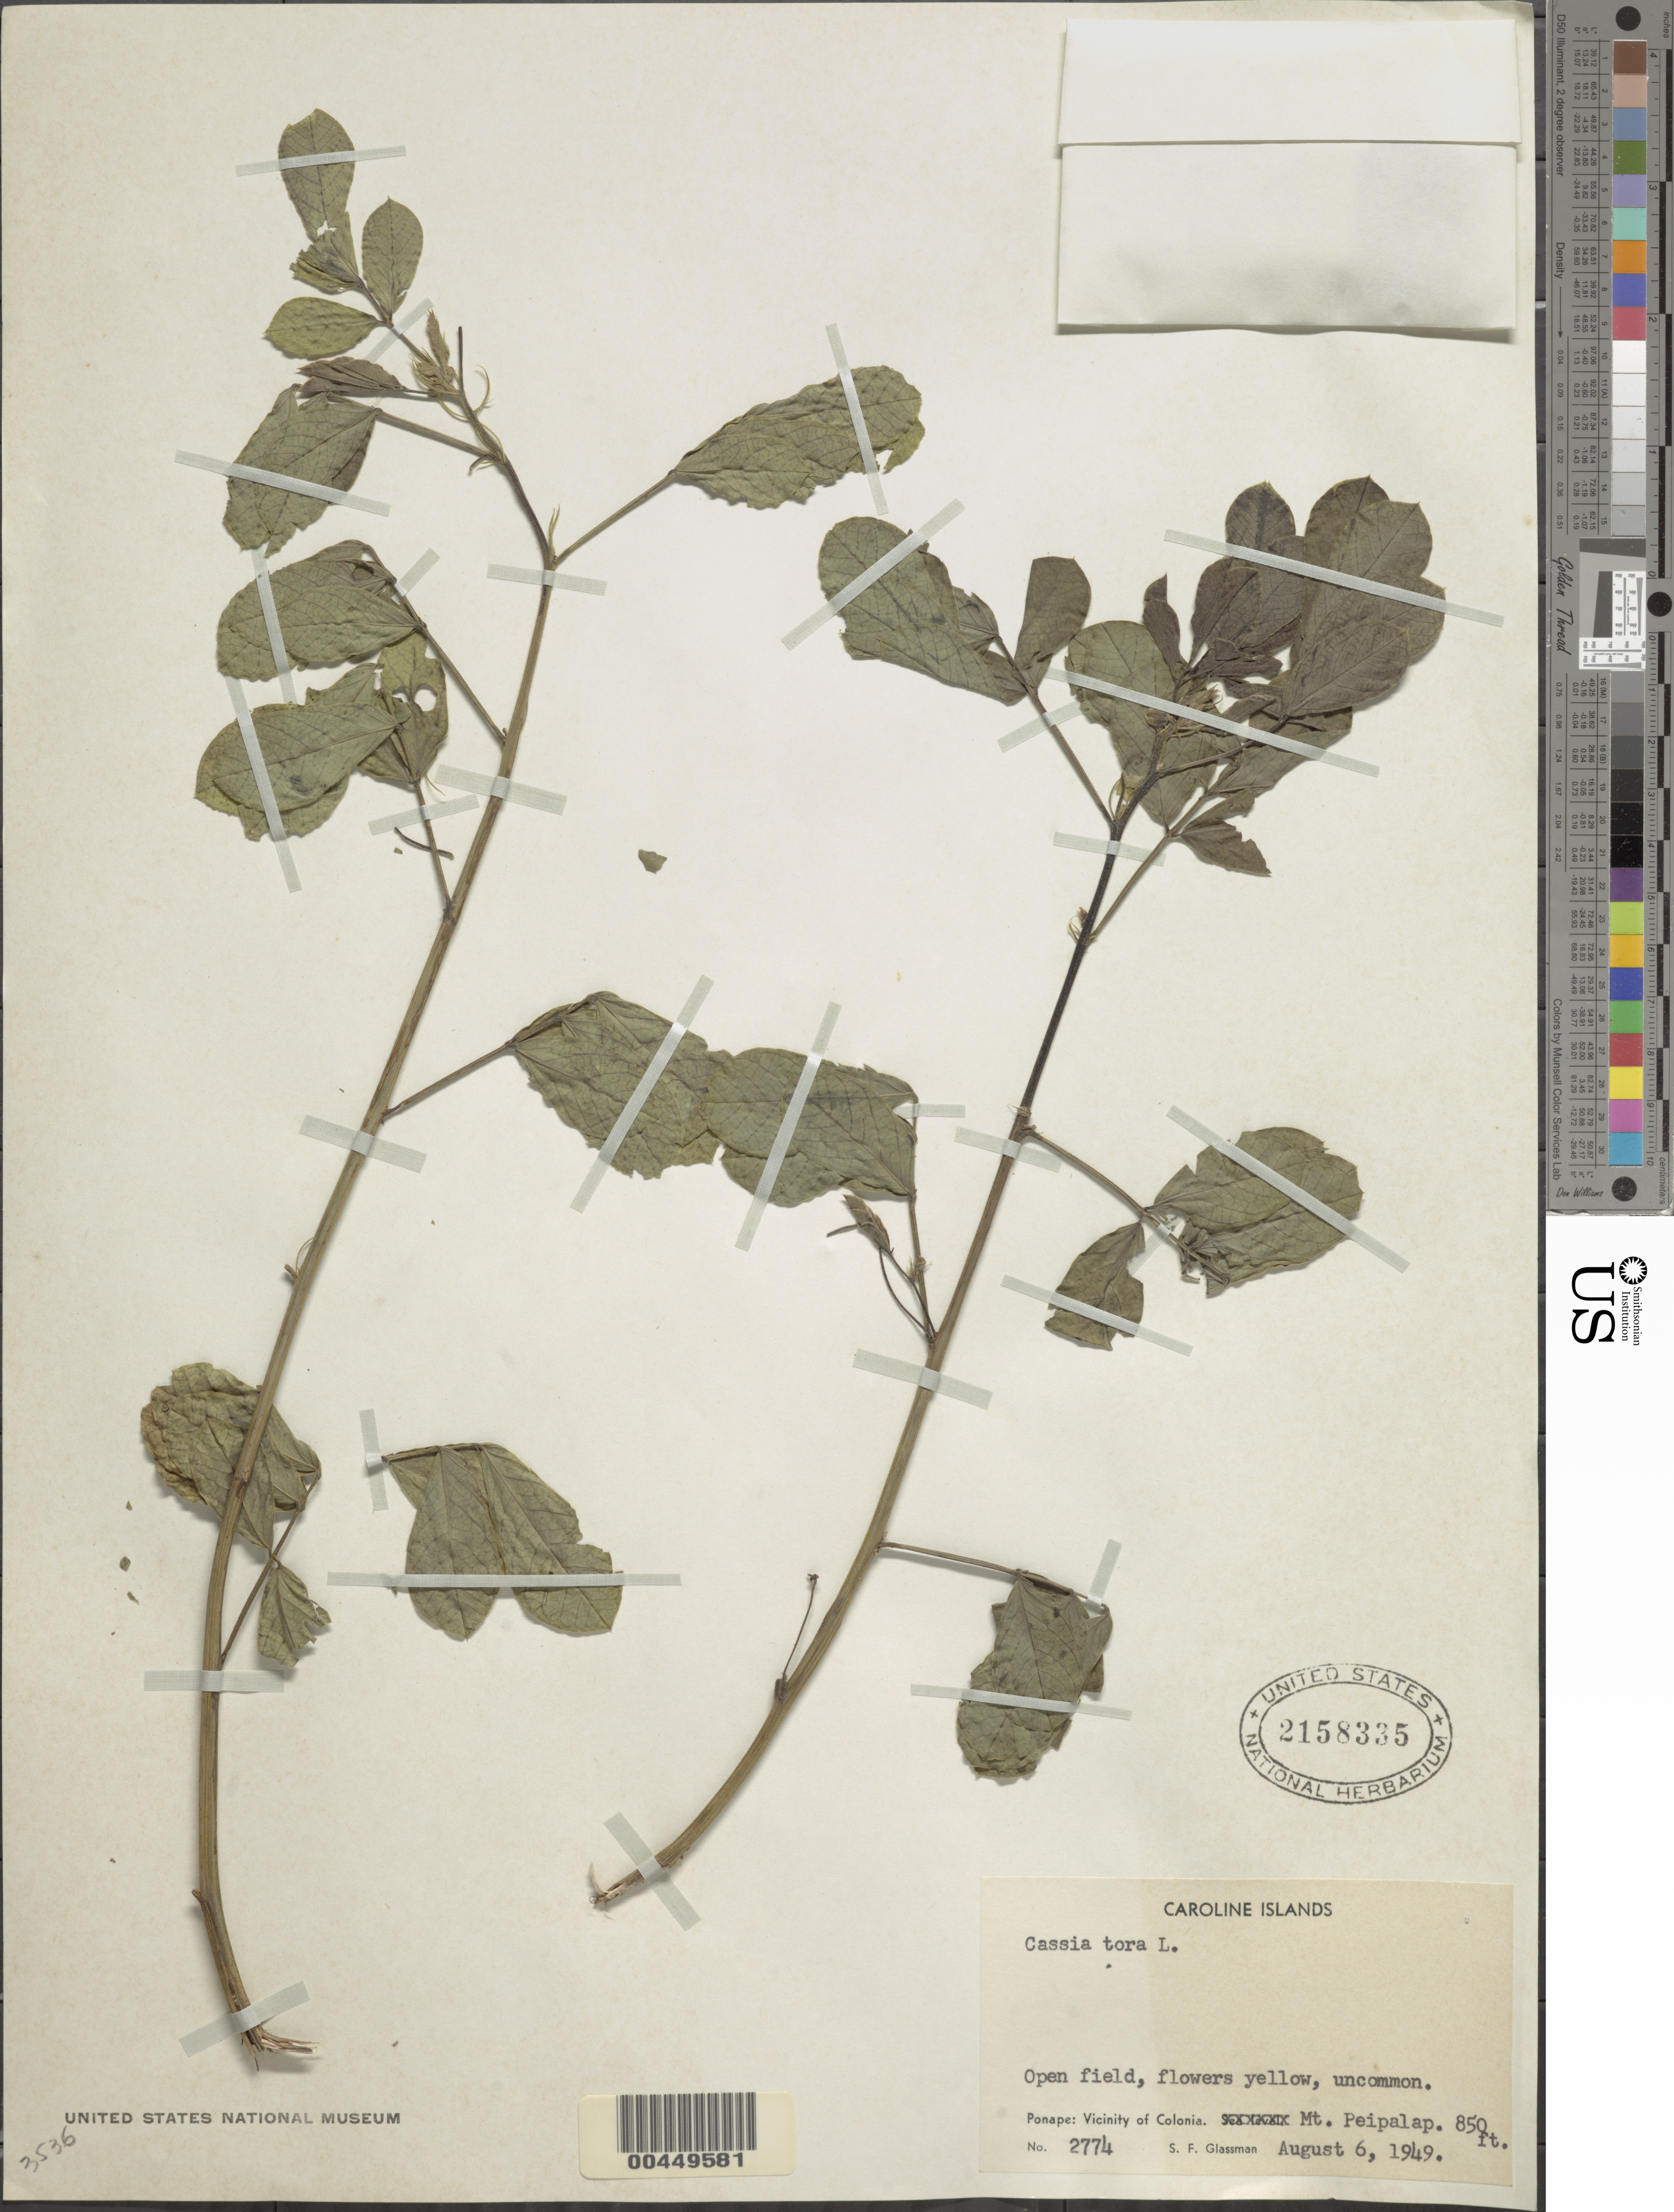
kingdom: Plantae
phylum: Tracheophyta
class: Magnoliopsida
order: Fabales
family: Fabaceae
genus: Senna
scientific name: Senna tora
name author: (L.) Roxb.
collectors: S. F. Glassman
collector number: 2774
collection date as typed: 06 Aug 1949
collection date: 1949-08-06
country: Micronesia, Federated States of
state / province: Pohnpei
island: Pohnpei [Ponape]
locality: Kolonia, Mt. Peipalap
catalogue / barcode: US 2158335